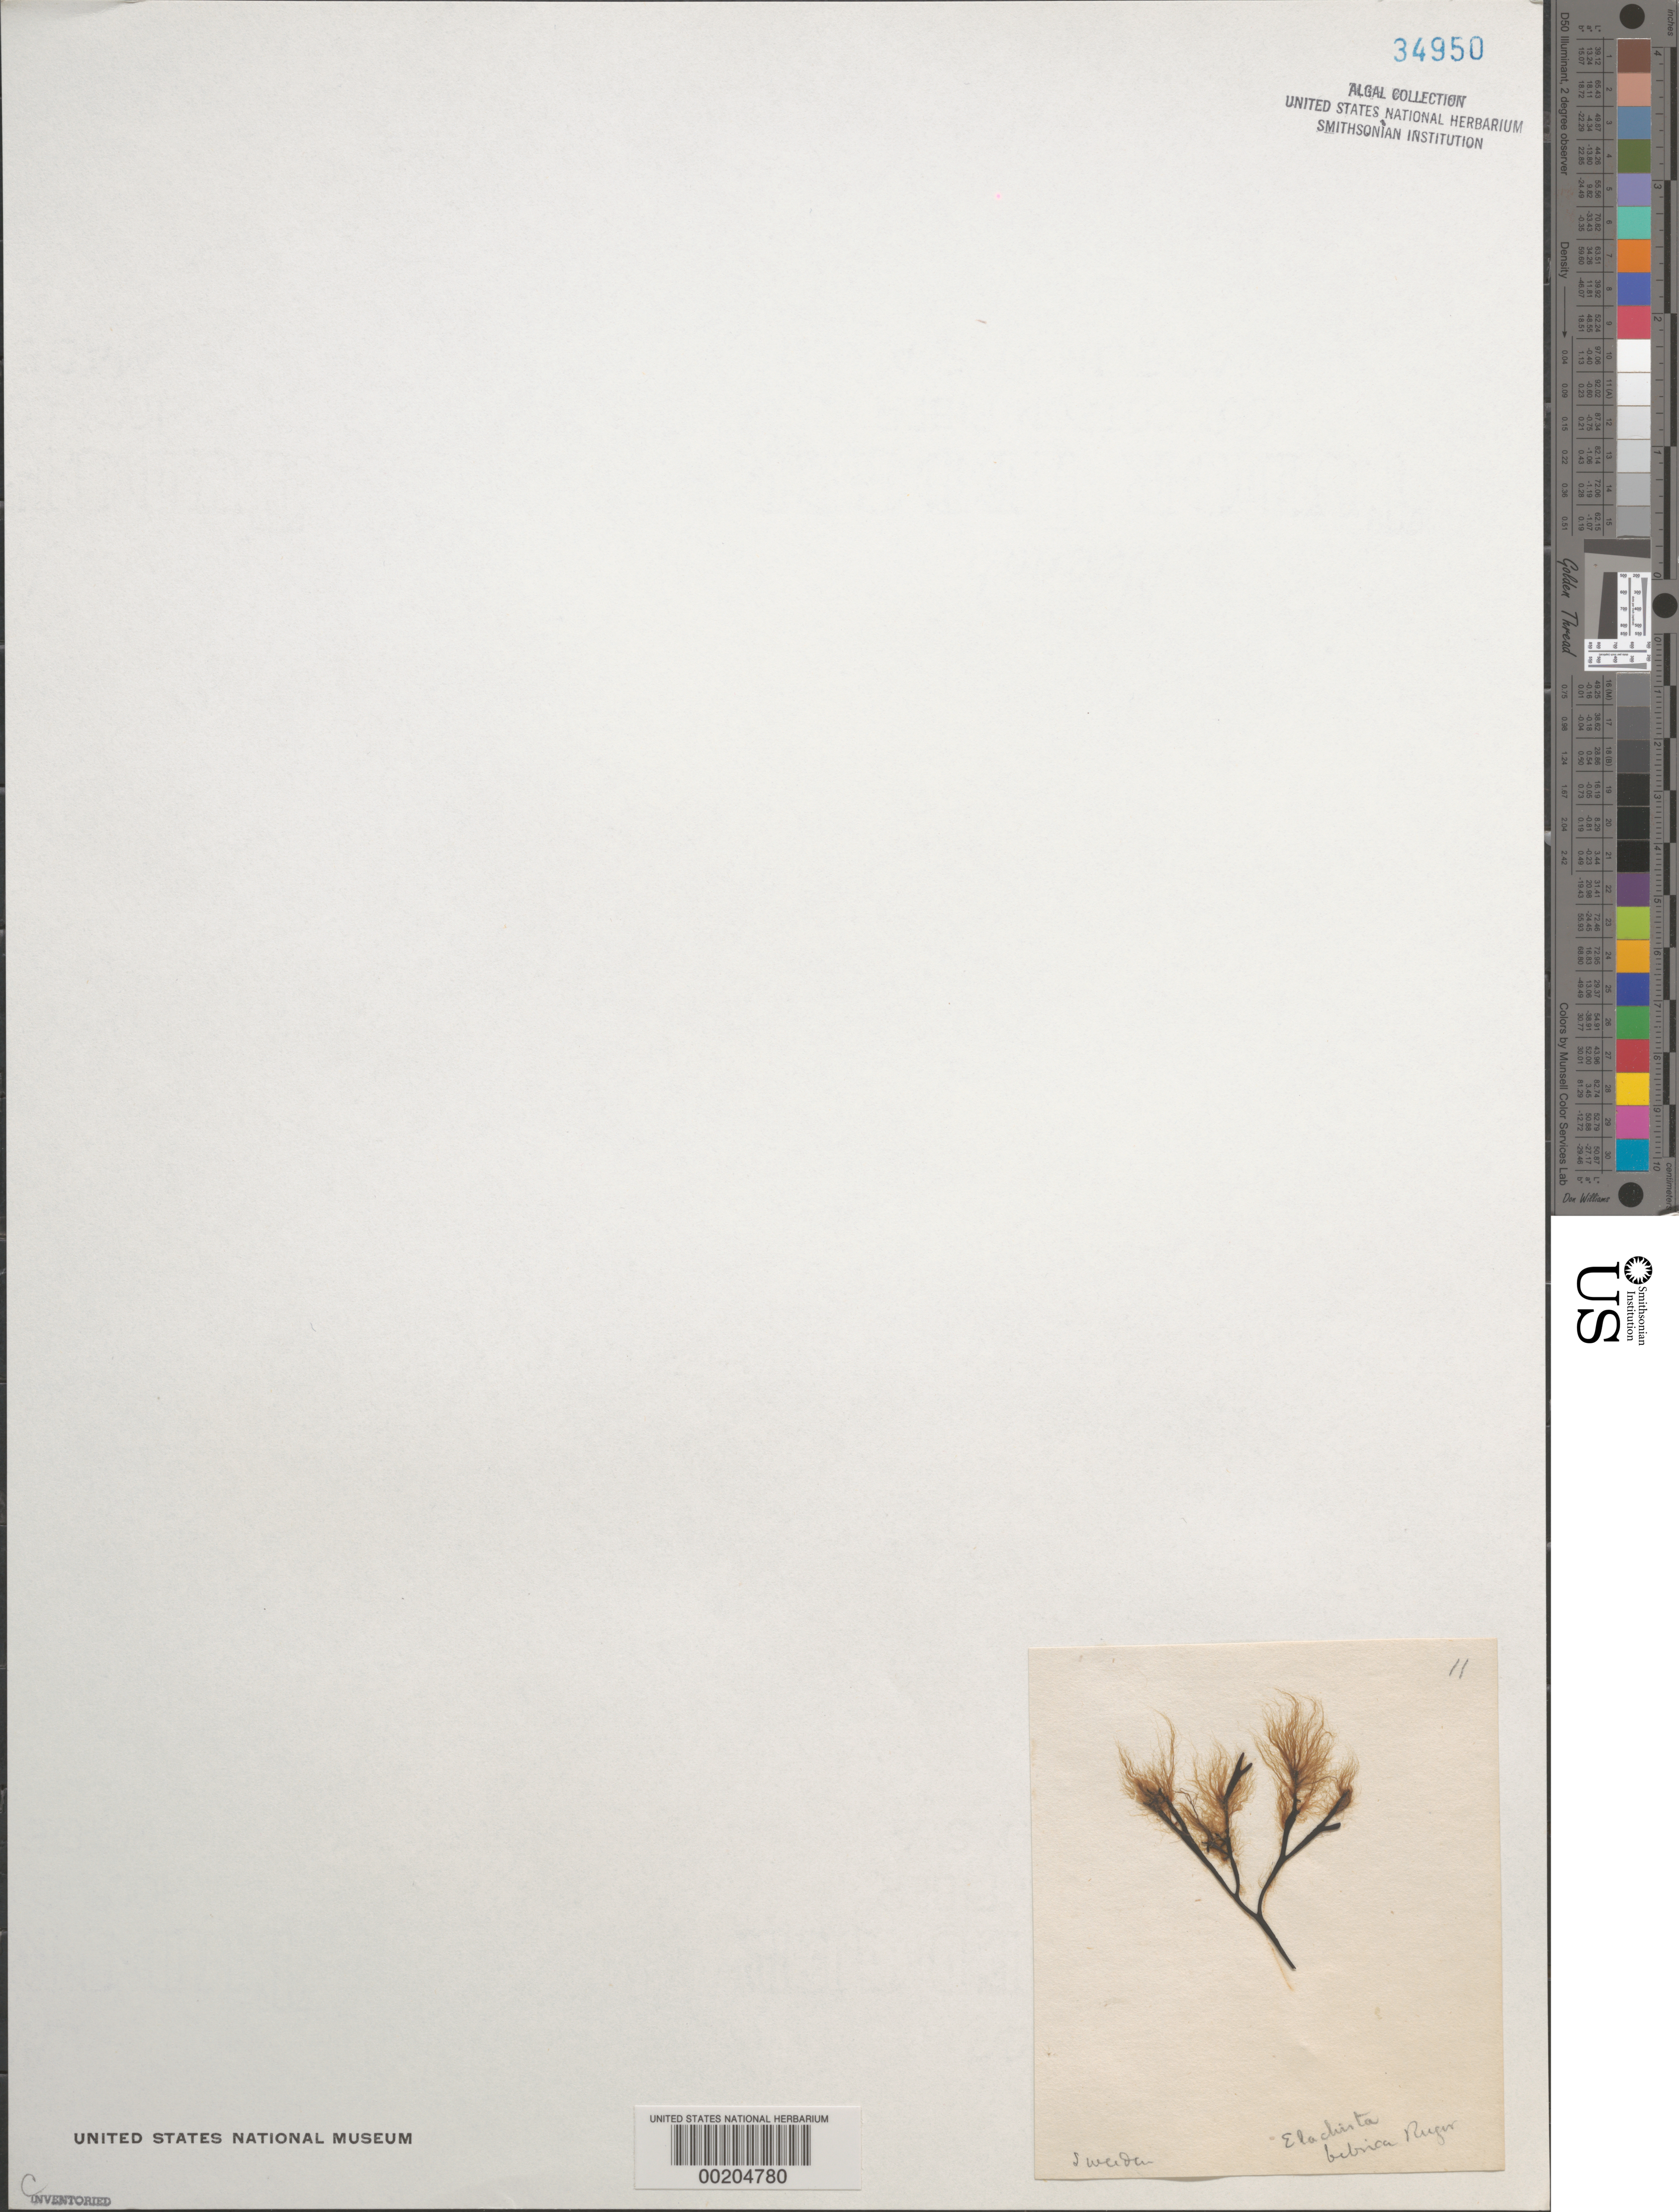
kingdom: Chromista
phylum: Ochrophyta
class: Phaeophyceae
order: Ectocarpales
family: Chordariaceae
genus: Elachista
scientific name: Elachista fucicola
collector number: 11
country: Sweden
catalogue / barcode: US 34950